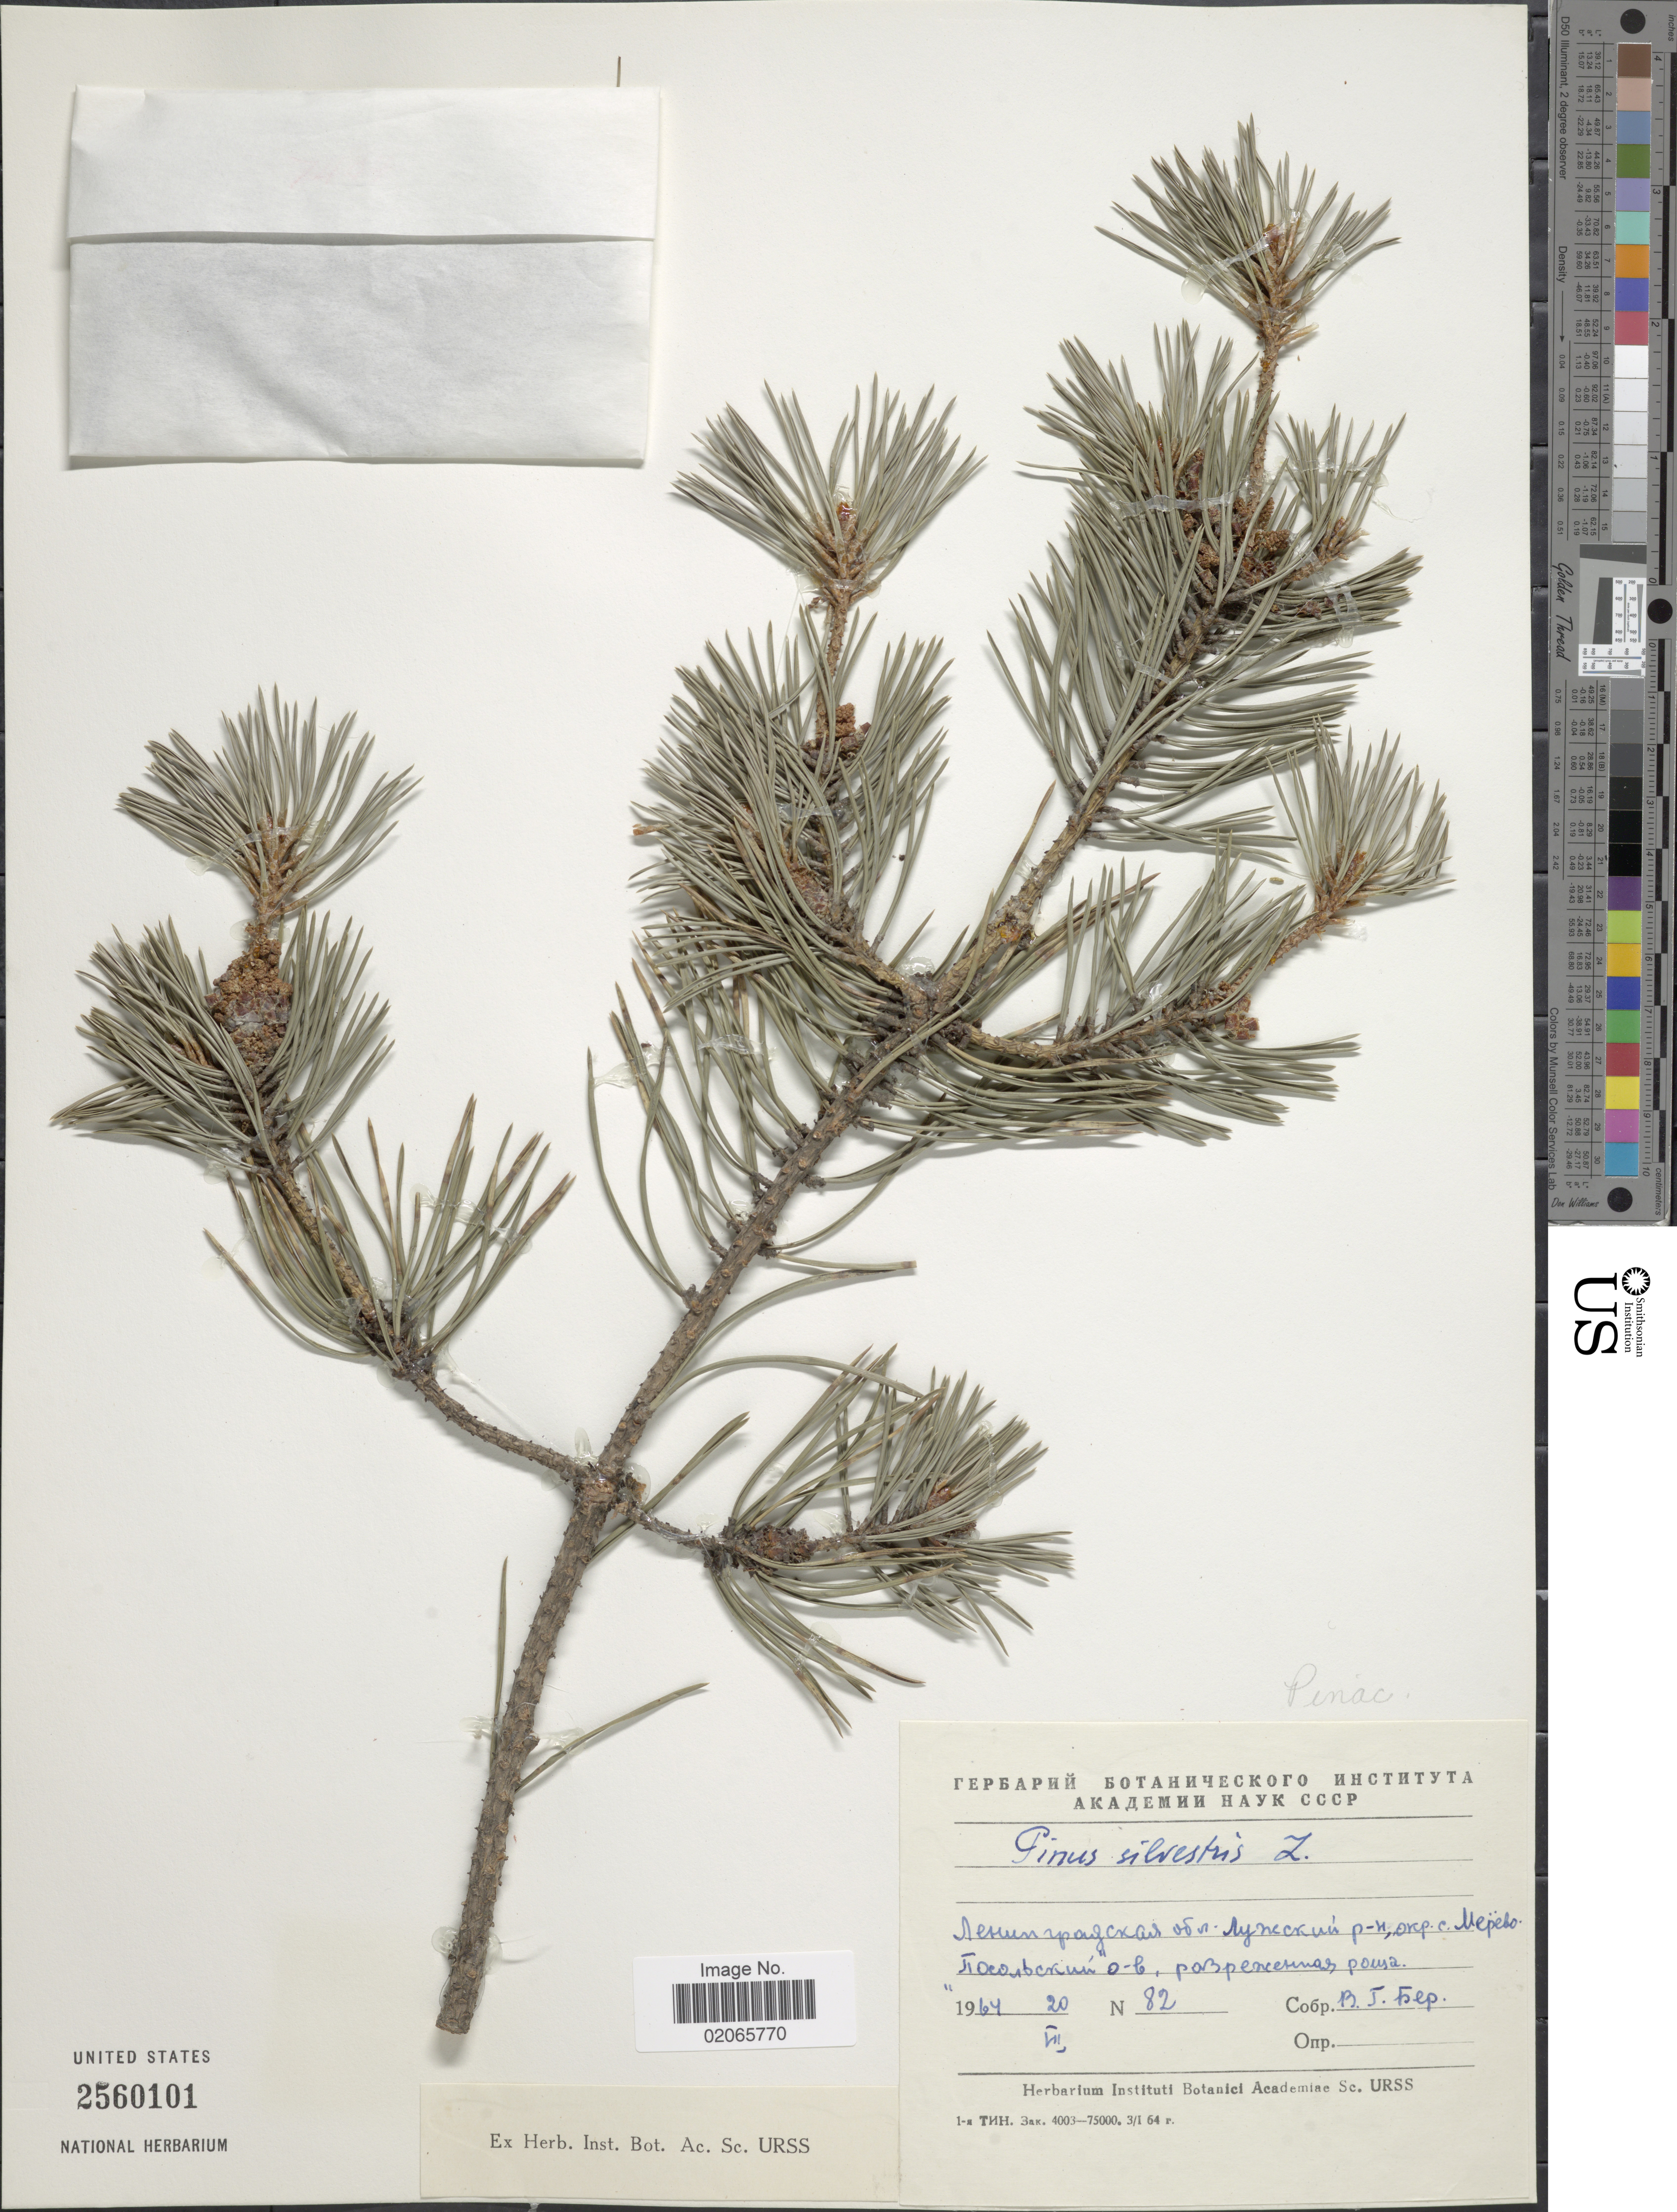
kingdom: Plantae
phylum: Tracheophyta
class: Pinopsida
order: Pinales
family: Pinaceae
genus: Pinus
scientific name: Pinus sylvestris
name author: L.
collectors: V. Ber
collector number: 82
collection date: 1964-07-20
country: Russian Federation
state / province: Leningrad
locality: Luzhsky District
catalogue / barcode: US 2560101